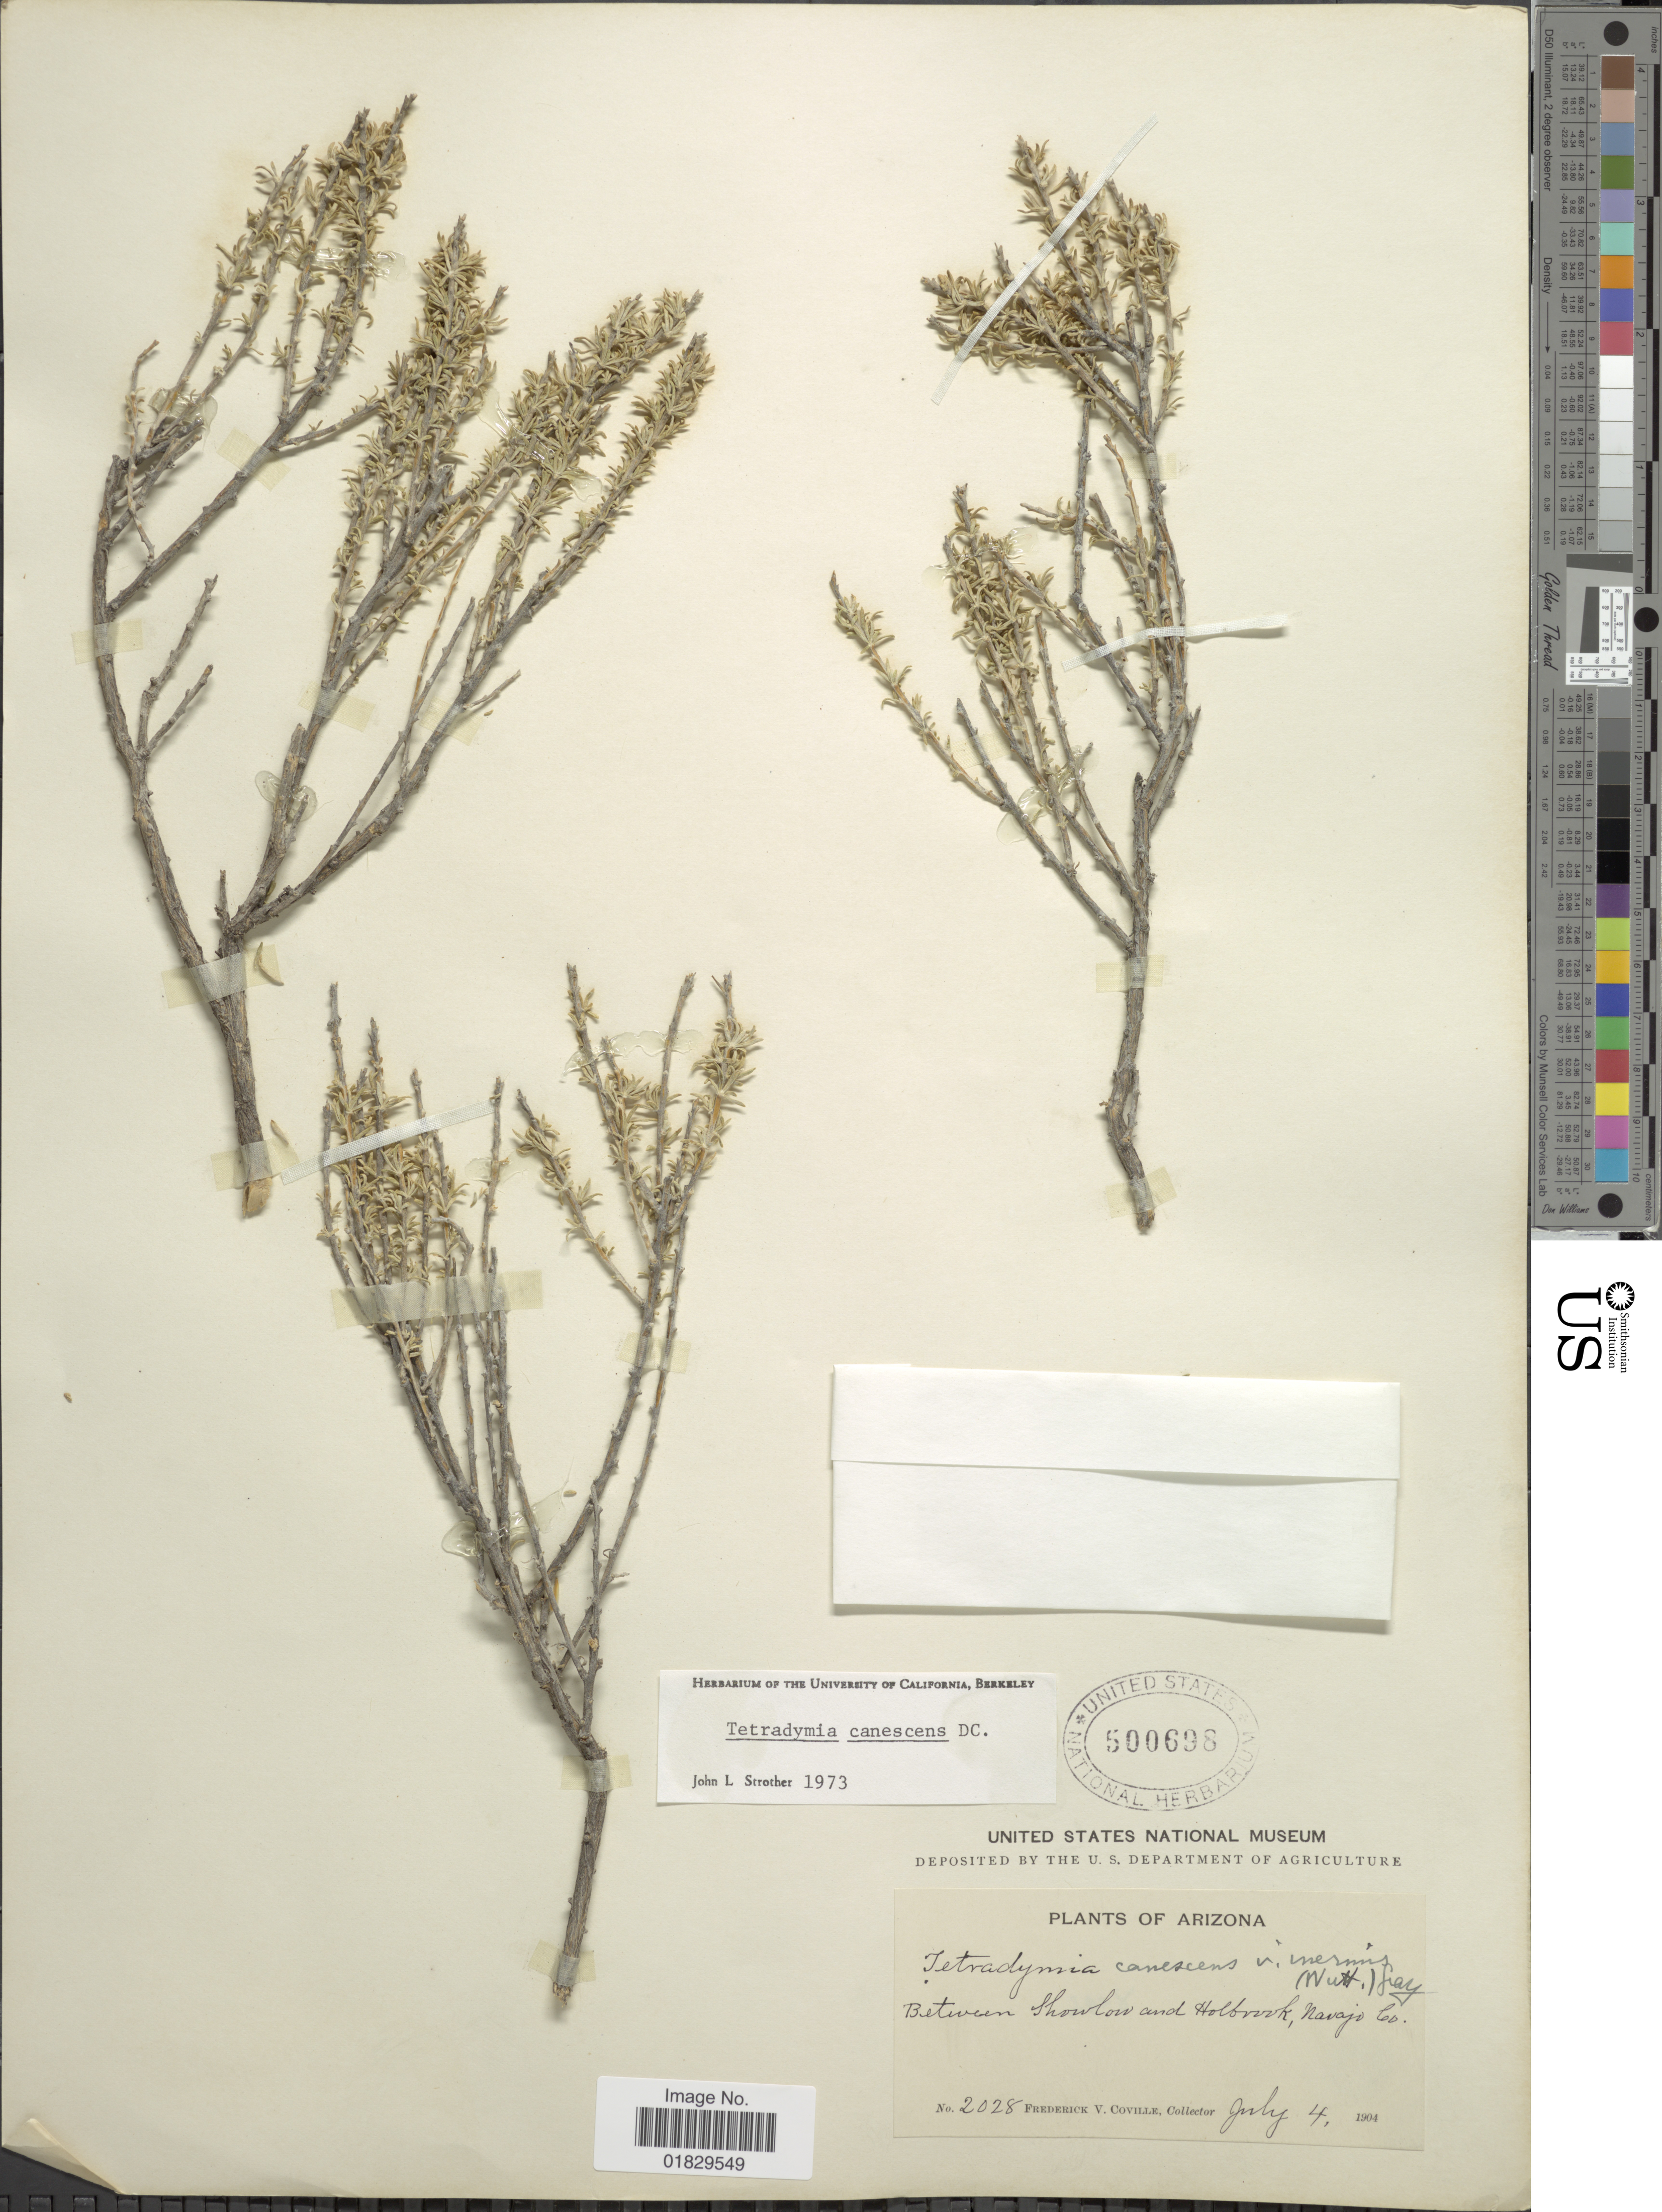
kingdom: Plantae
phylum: Tracheophyta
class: Magnoliopsida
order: Asterales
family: Asteraceae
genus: Tetradymia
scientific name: Tetradymia canescens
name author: DC.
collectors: F. V. Coville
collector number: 2028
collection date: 1904-07-04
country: United States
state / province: Arizona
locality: Between Showlow and Holbrook, Navajo Co.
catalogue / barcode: US 500698